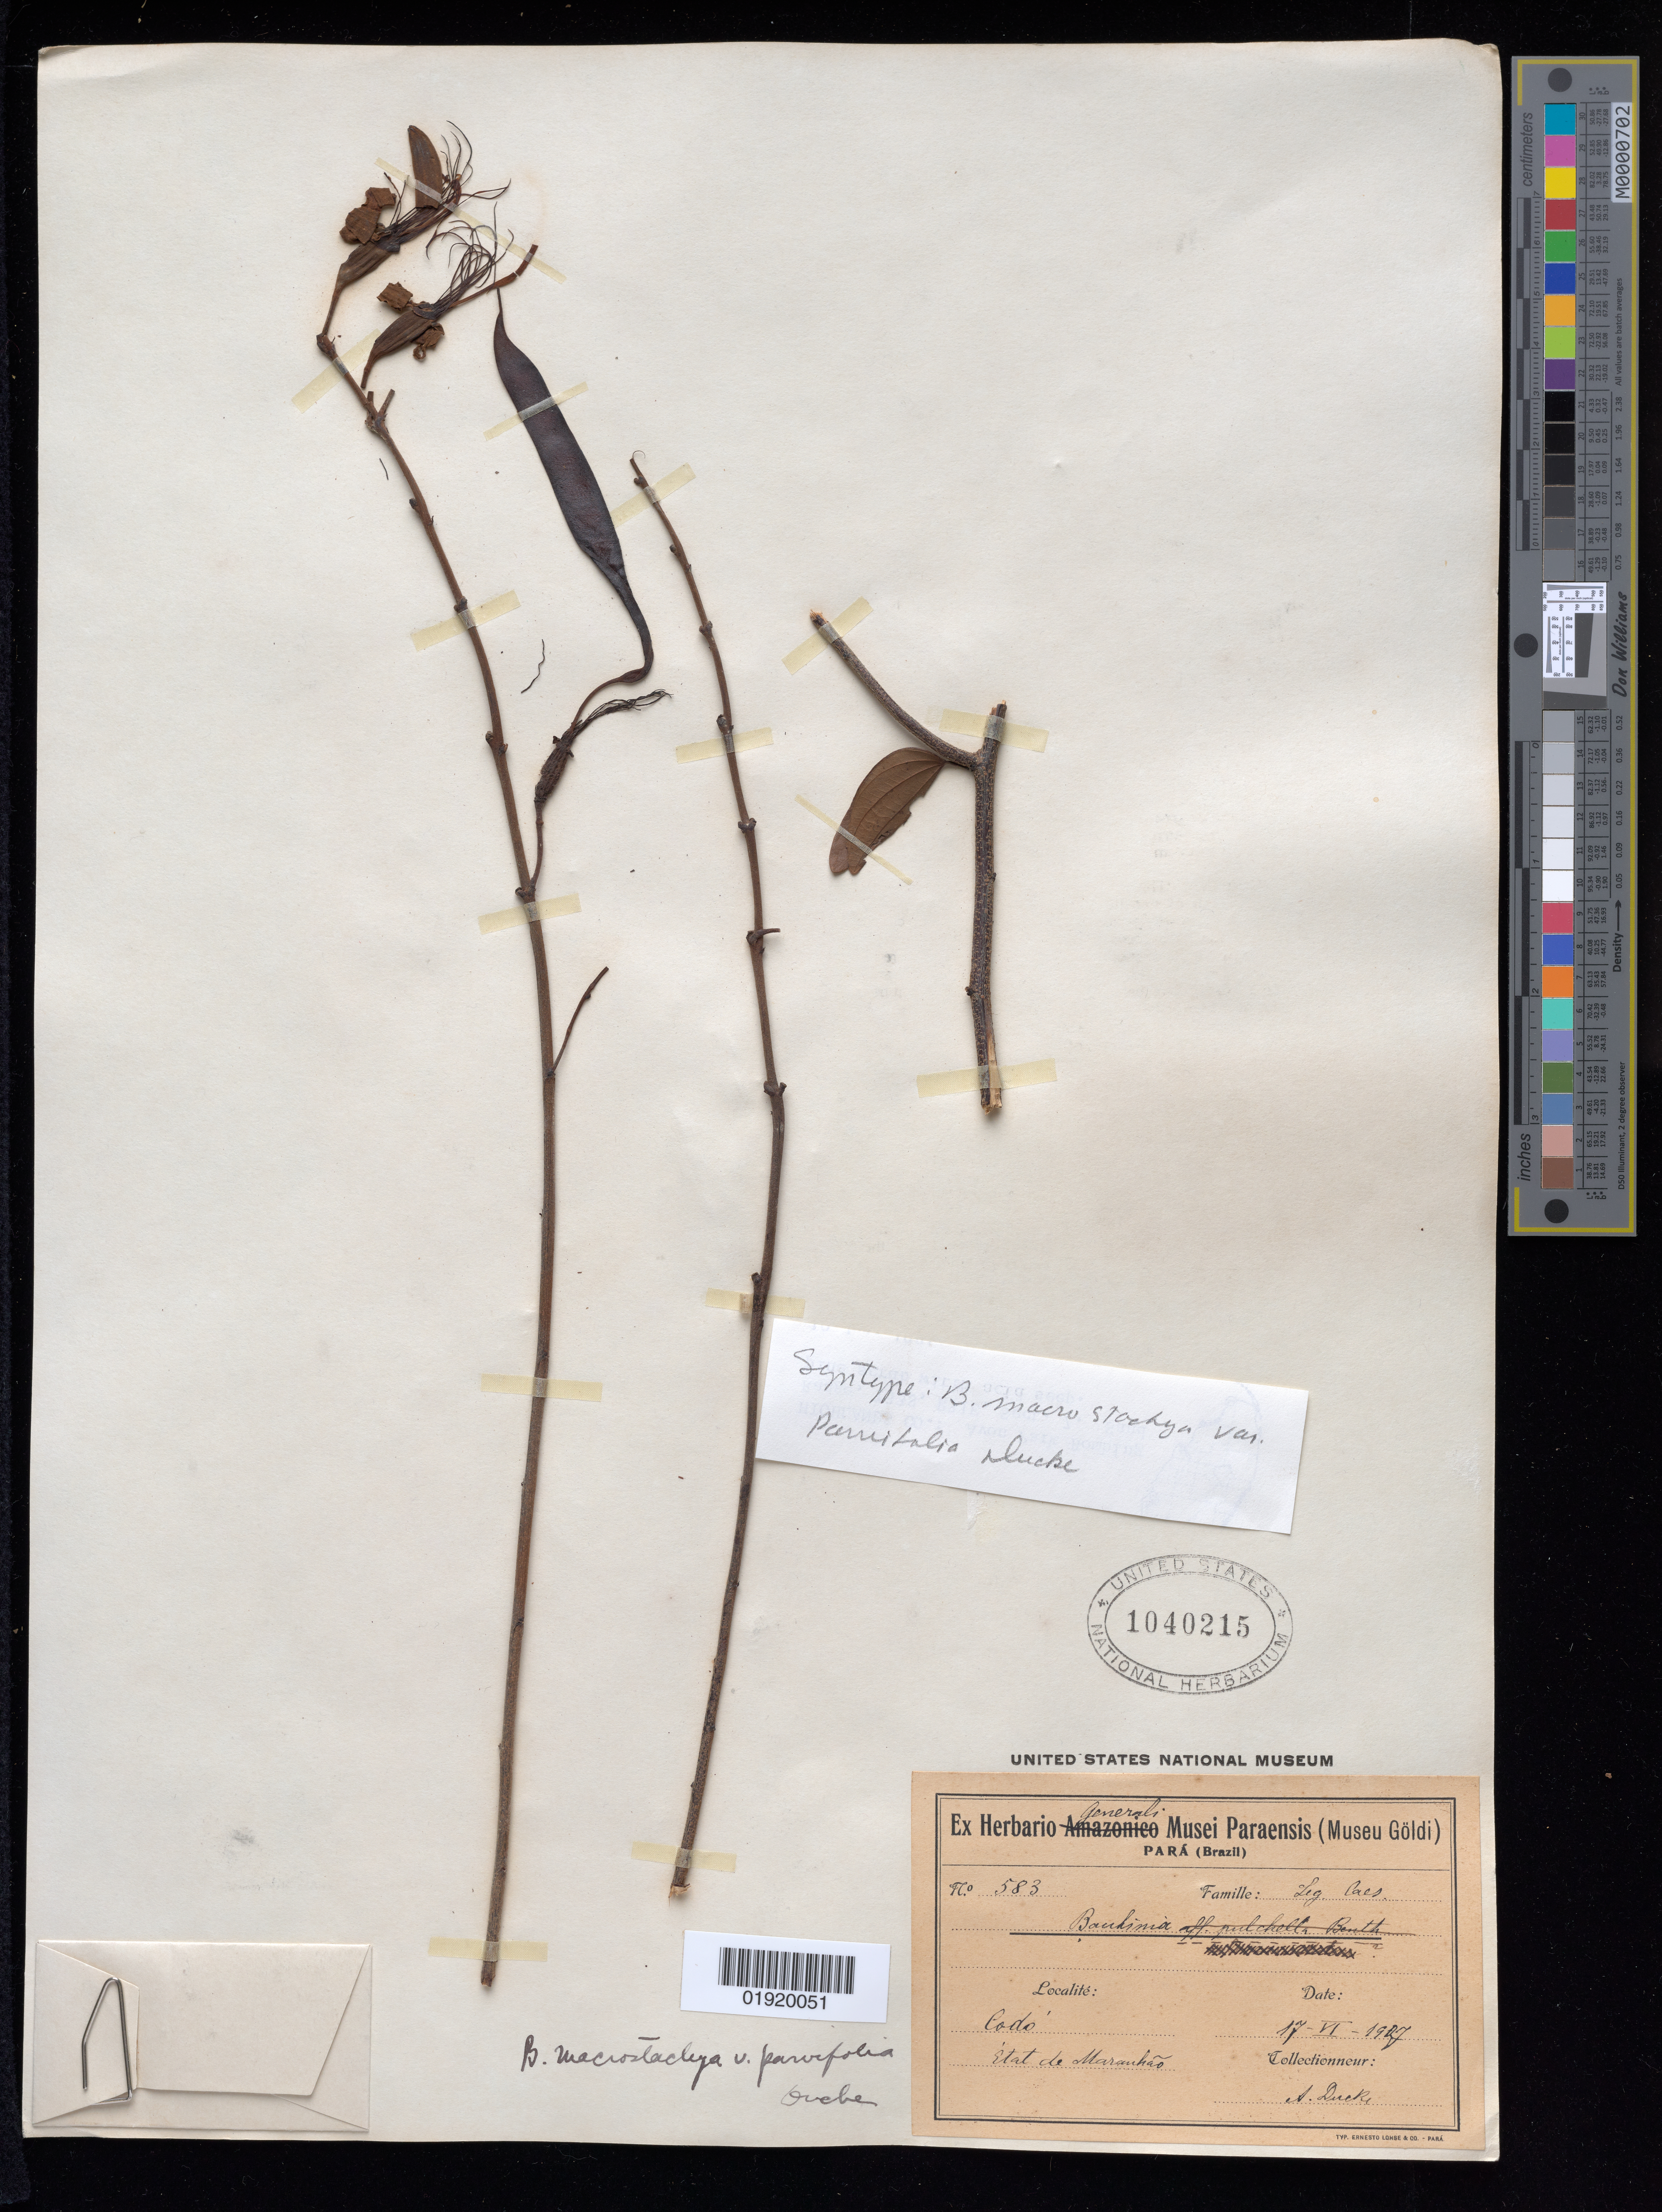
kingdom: Plantae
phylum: Tracheophyta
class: Magnoliopsida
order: Fabales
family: Fabaceae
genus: Bauhinia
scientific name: Bauhinia macrostachya var. parvifolia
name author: Ducke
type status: Isosyntype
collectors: A. Ducke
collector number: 583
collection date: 1907-06-17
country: Brazil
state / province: Maranhão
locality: Codo. État de Maranhão.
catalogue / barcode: US 1040215